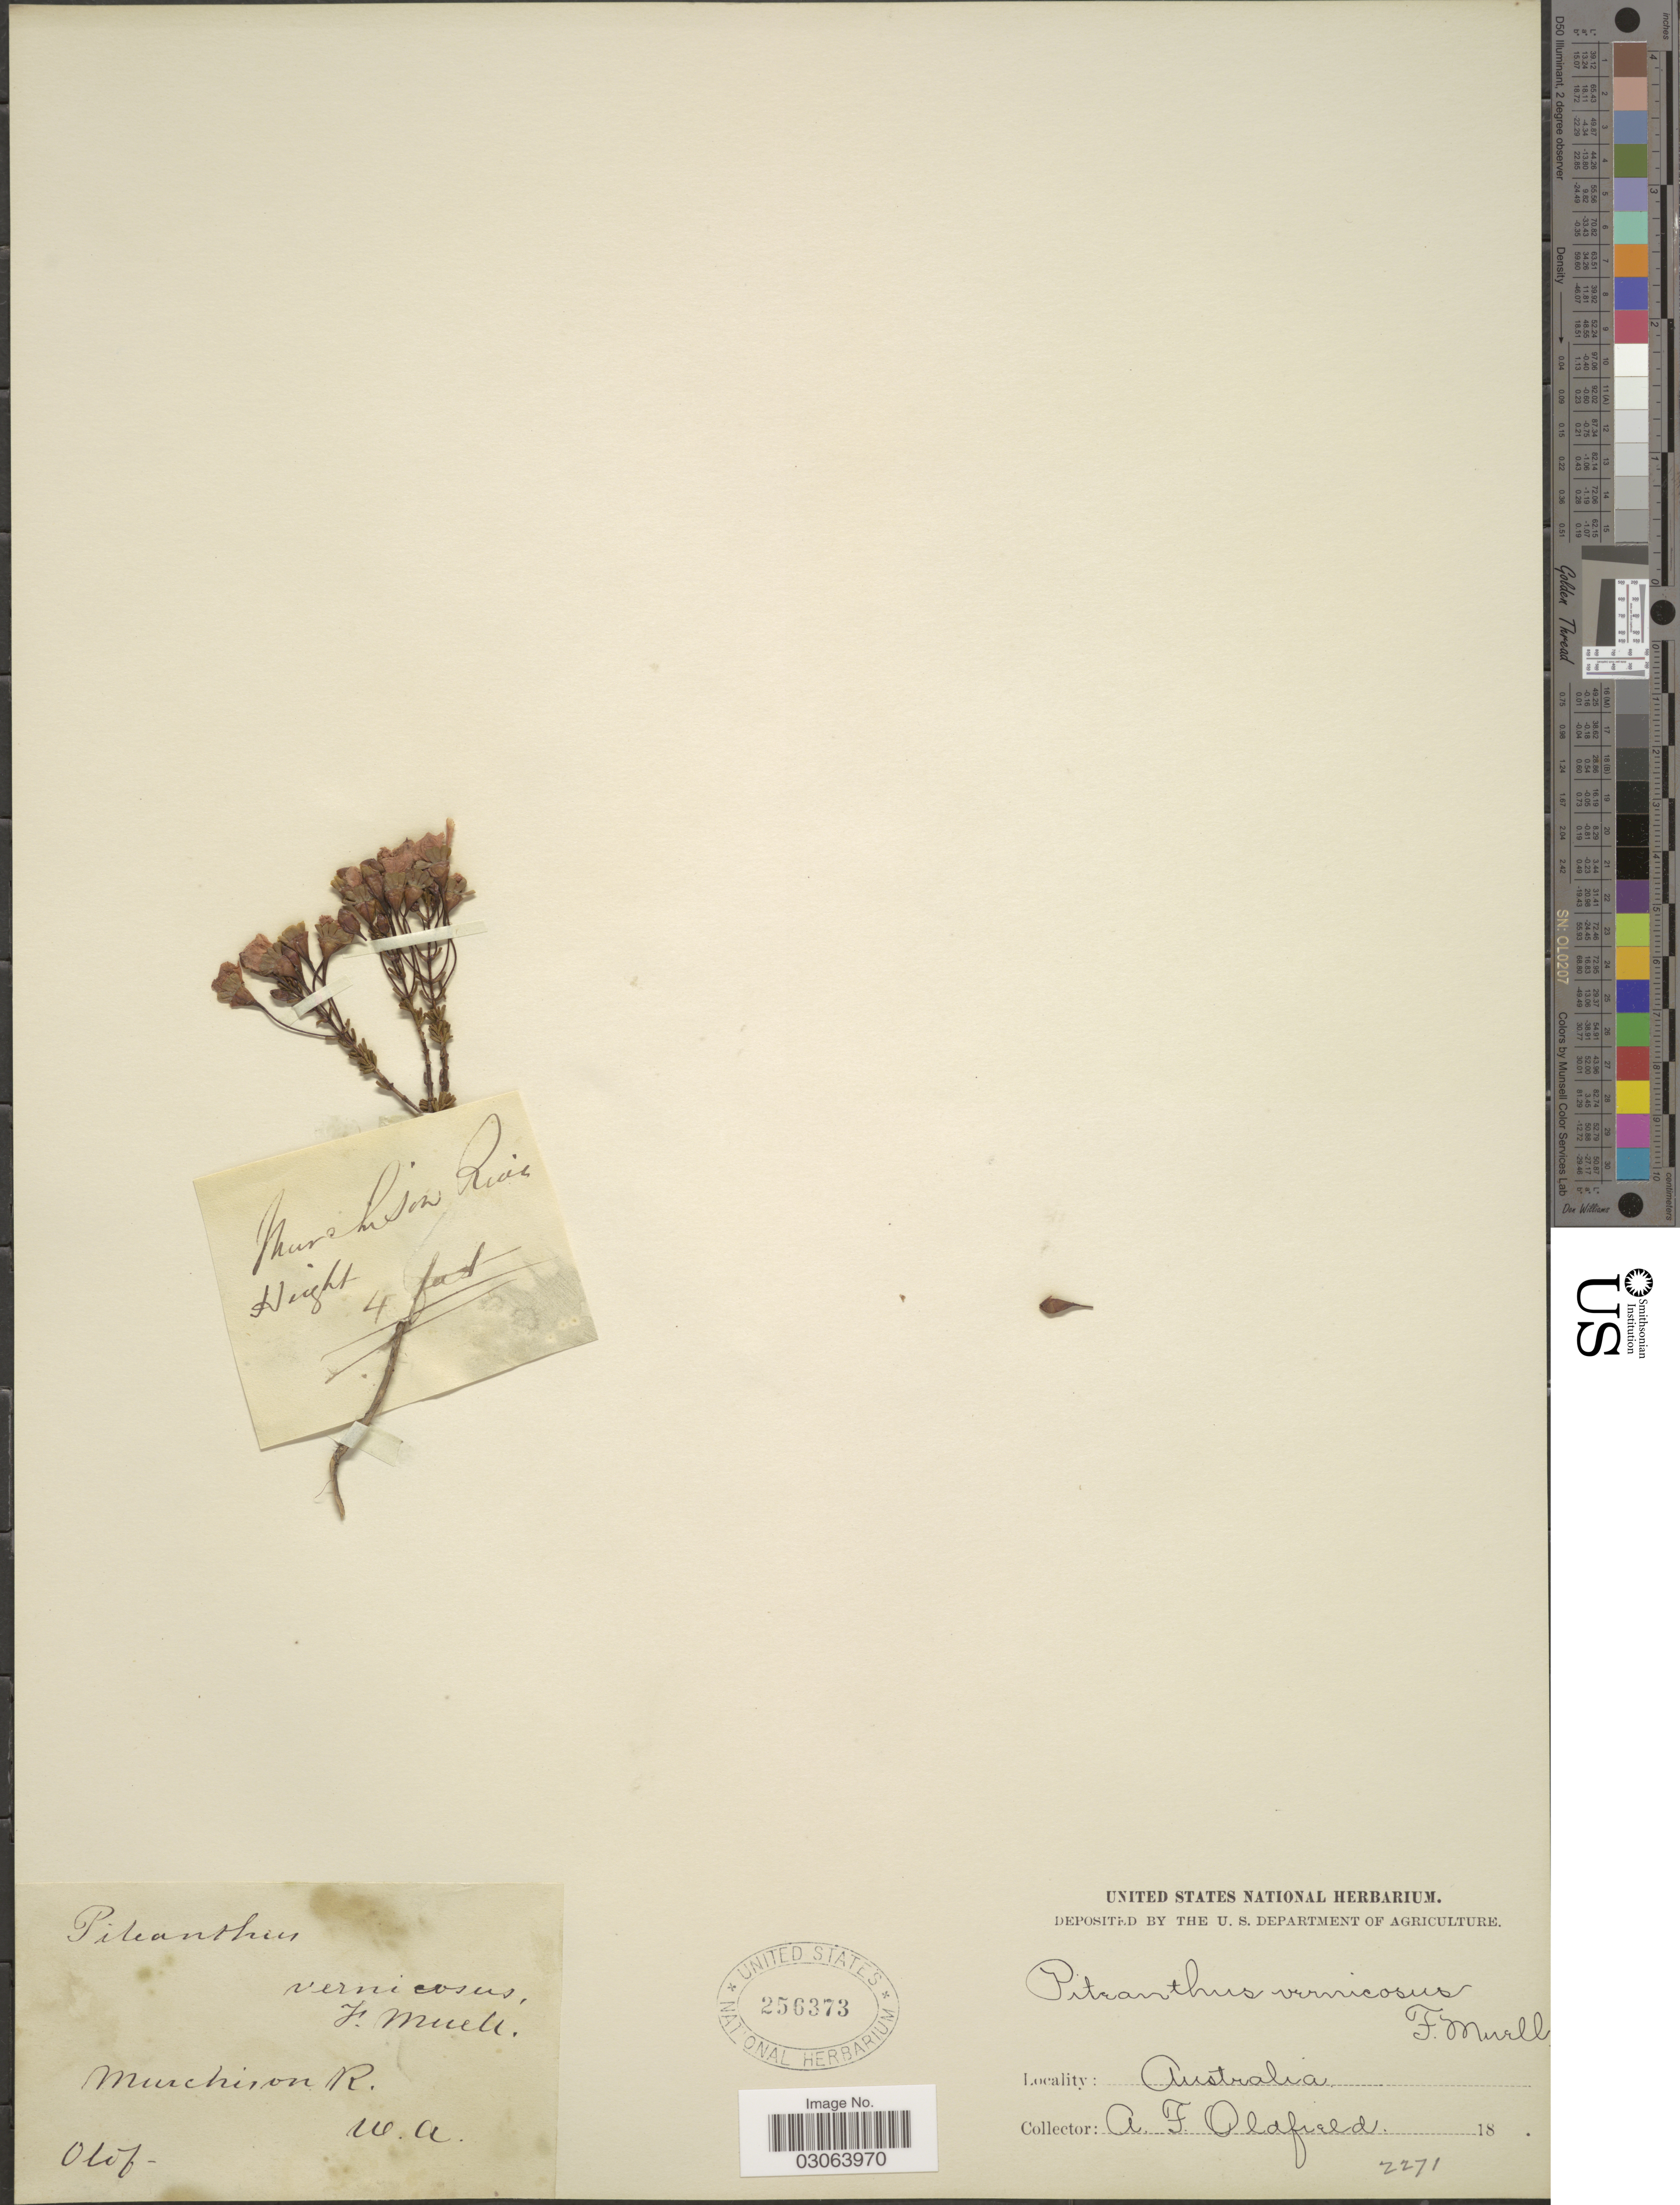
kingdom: Plantae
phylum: Tracheophyta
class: Magnoliopsida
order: Myrtales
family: Myrtaceae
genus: Pileanthus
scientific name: Pileanthus vernicosus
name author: F. Muell.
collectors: A. Oldfield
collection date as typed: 18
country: Australia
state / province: Western Australia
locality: Murchison R.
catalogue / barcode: US 256373